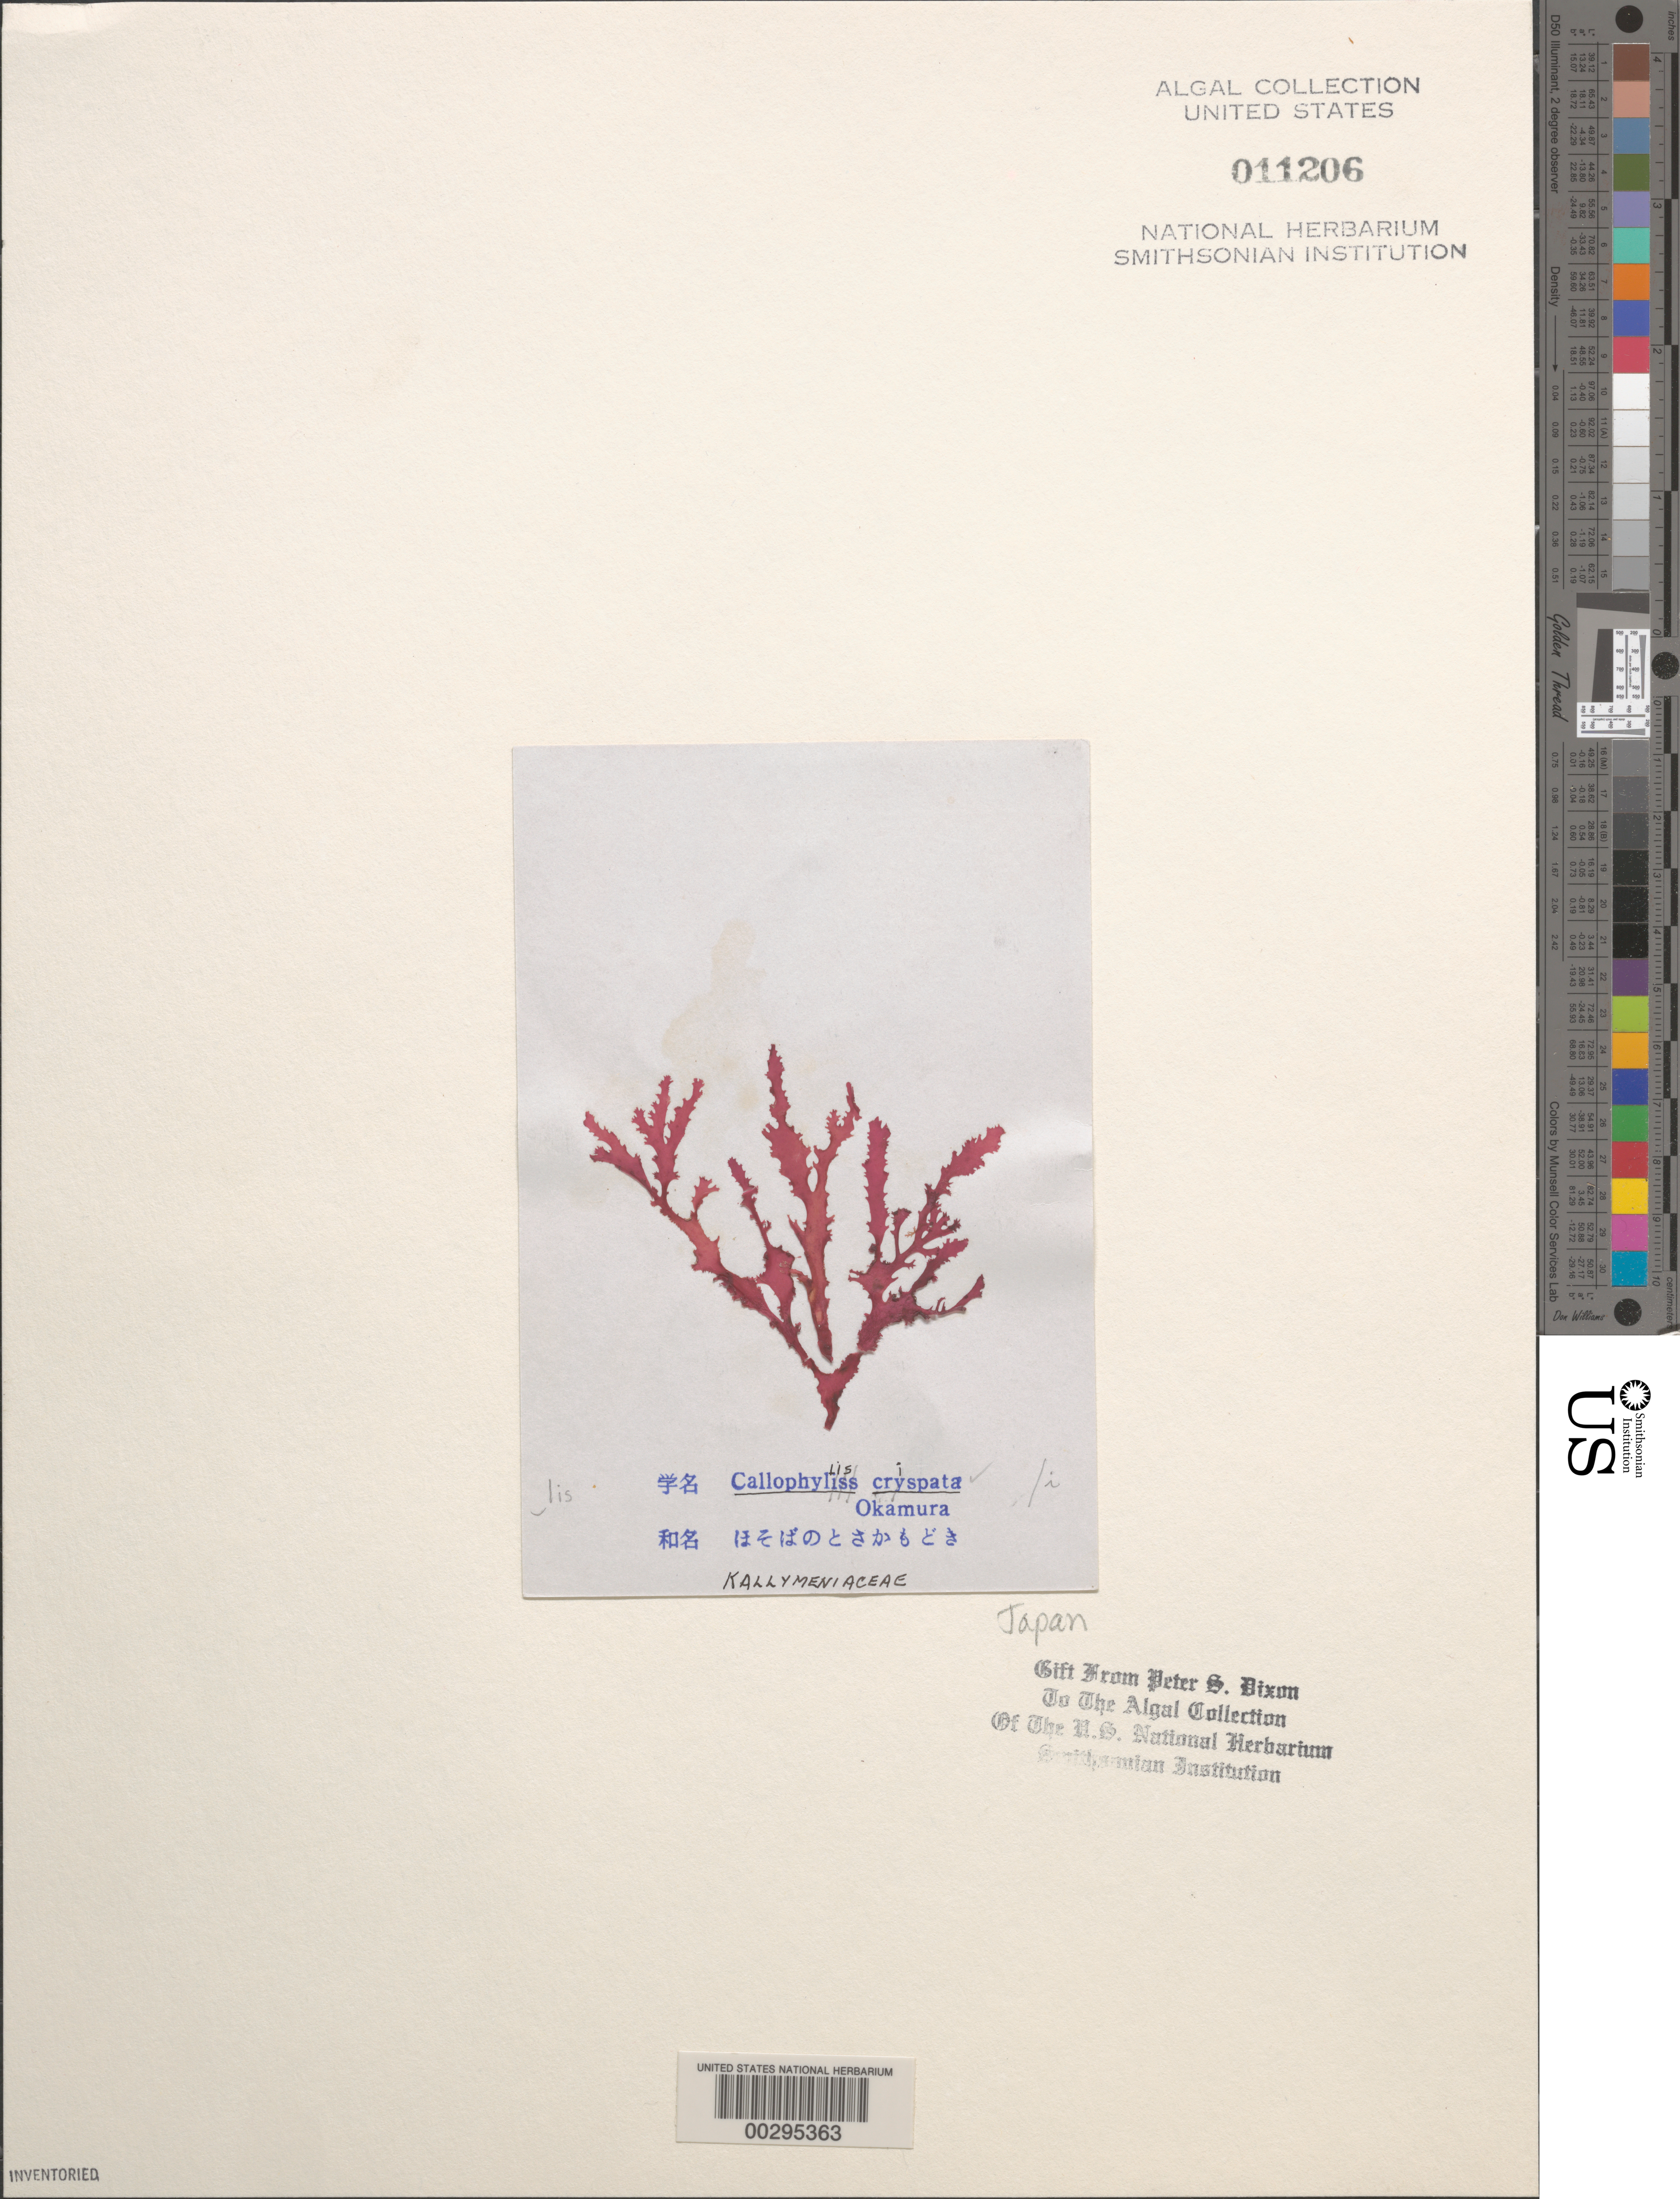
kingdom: Plantae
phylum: Rhodophyta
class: Florideophyceae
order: Gigartinales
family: Kallymeniaceae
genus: Callophyllis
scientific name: Callophyllis crispata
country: Japan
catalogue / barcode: US 11206